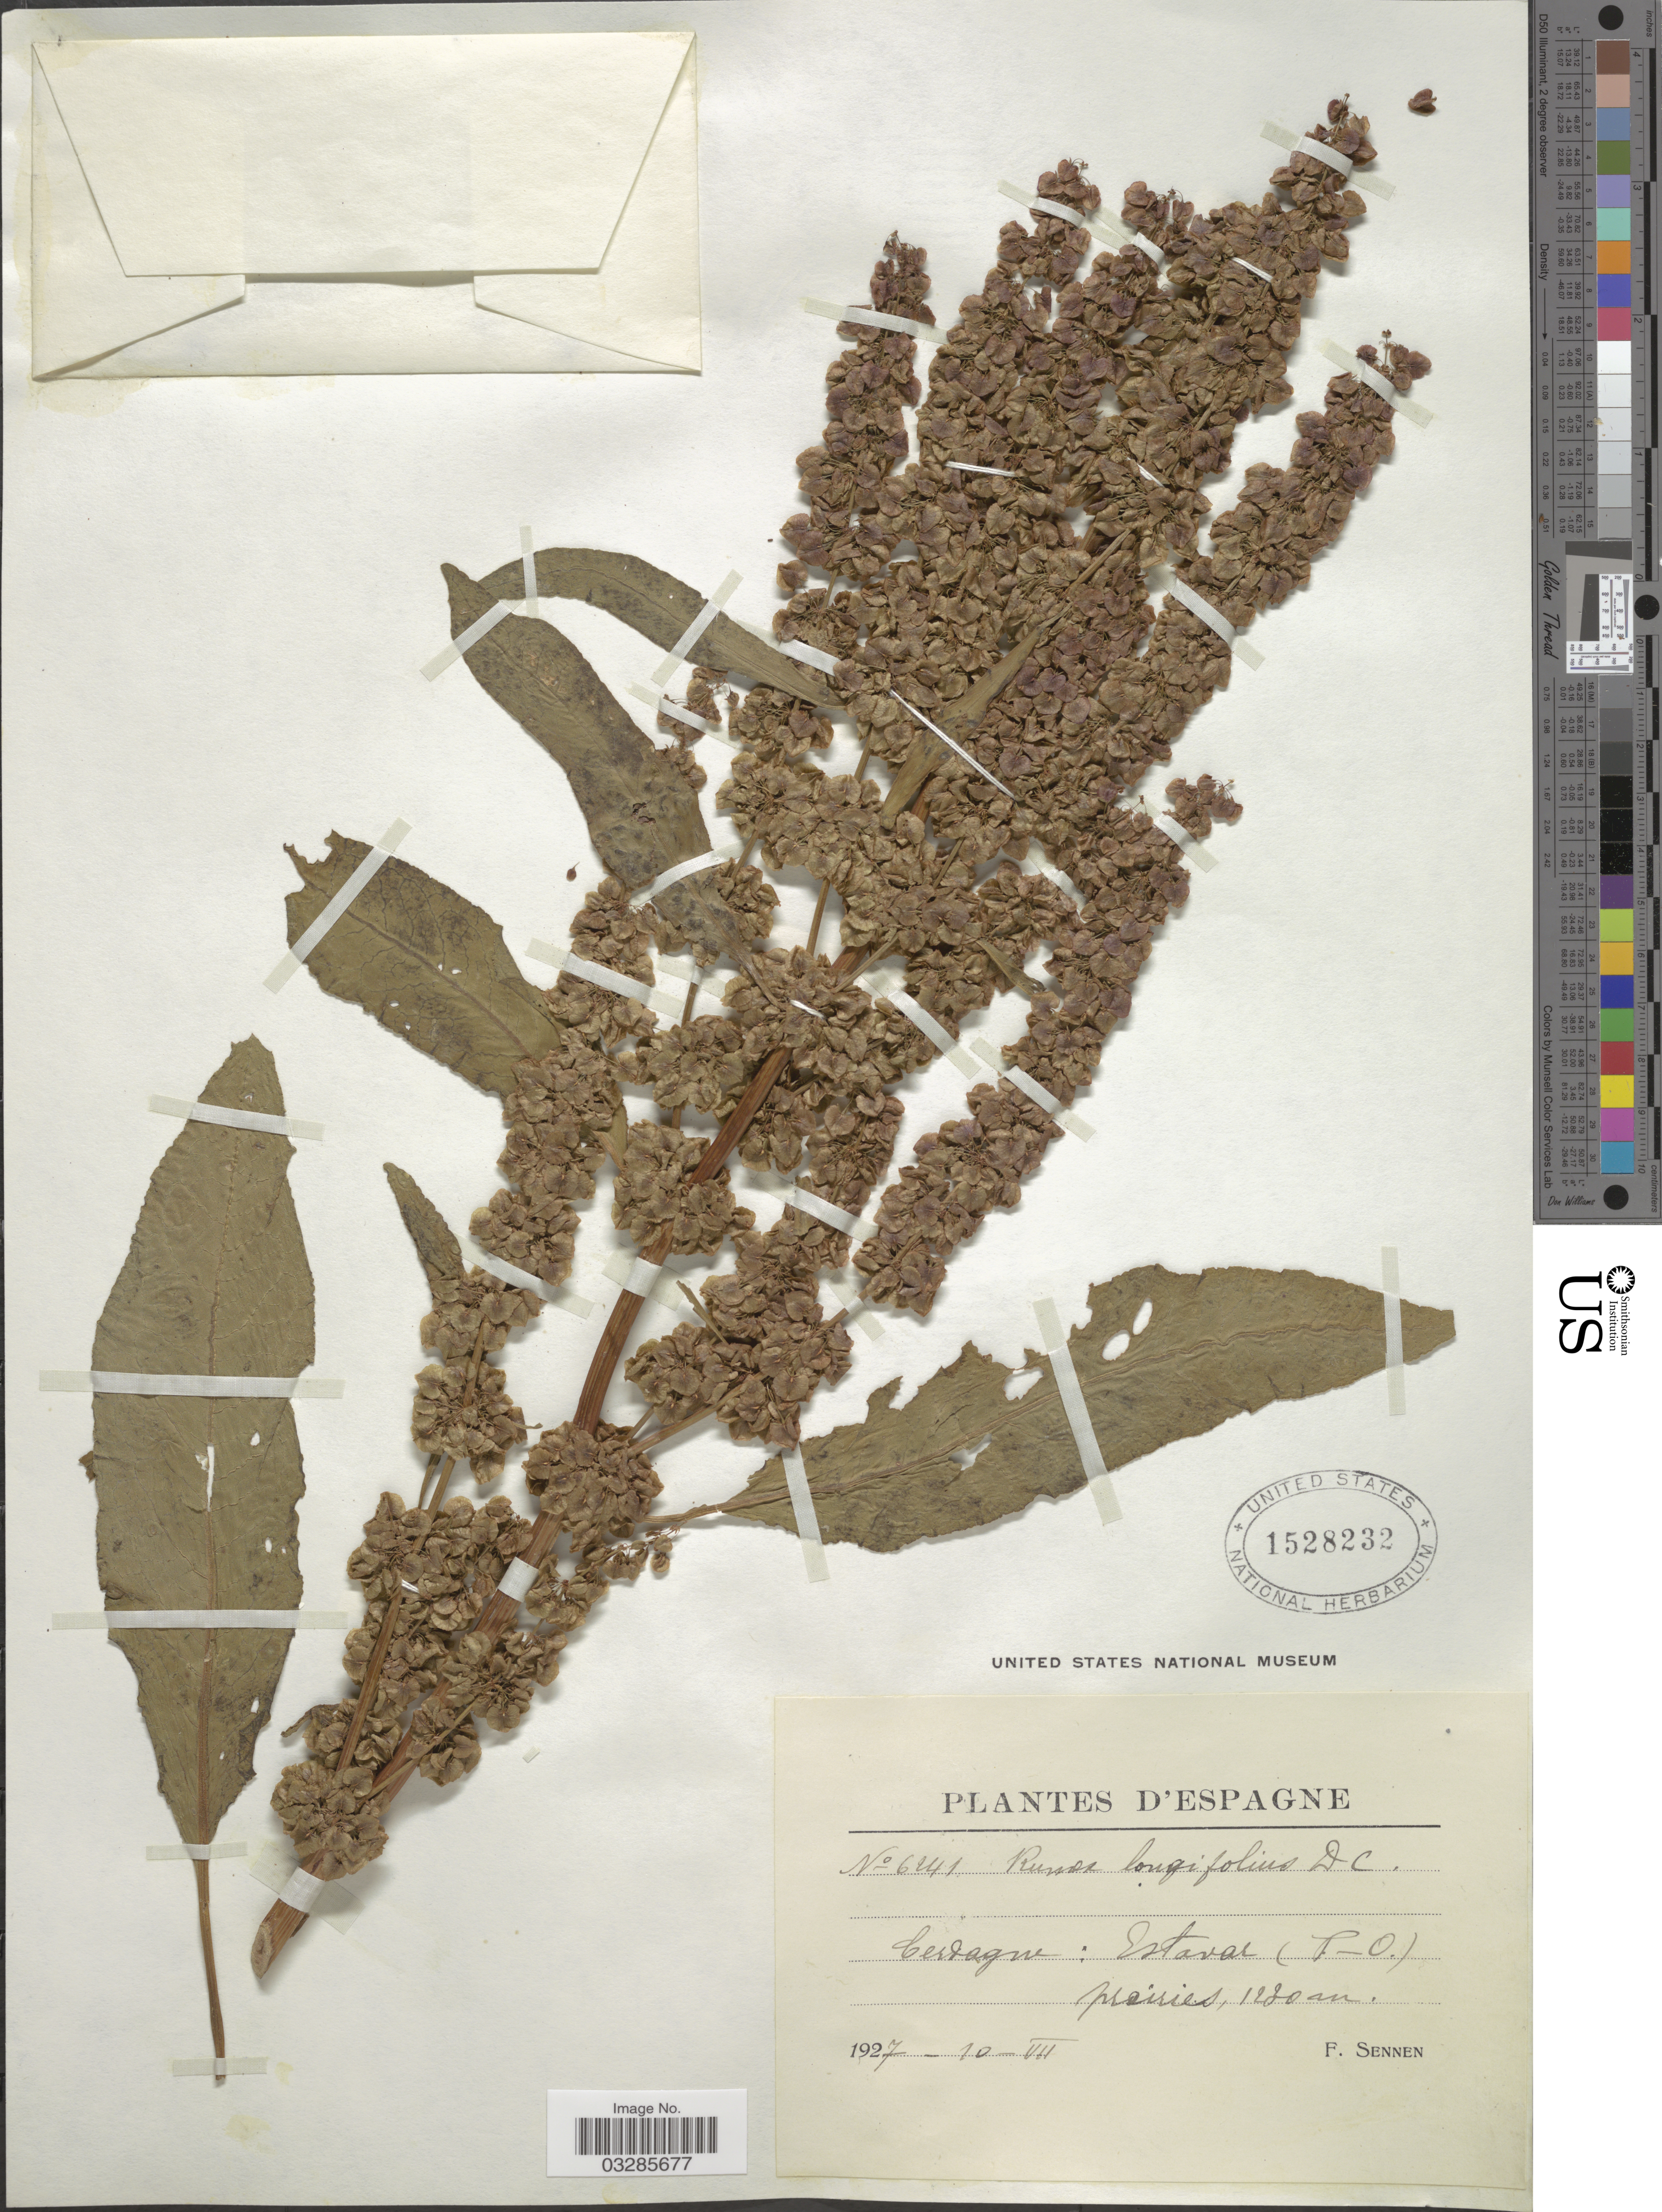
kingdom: Plantae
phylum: Tracheophyta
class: Magnoliopsida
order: Caryophyllales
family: Polygonaceae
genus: Rumex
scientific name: Rumex longifolius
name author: DC.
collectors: E. Sennen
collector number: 6241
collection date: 1927-07-10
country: France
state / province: Occitanie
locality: Cerdagne: Estavar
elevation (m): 1230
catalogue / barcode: US 1528232